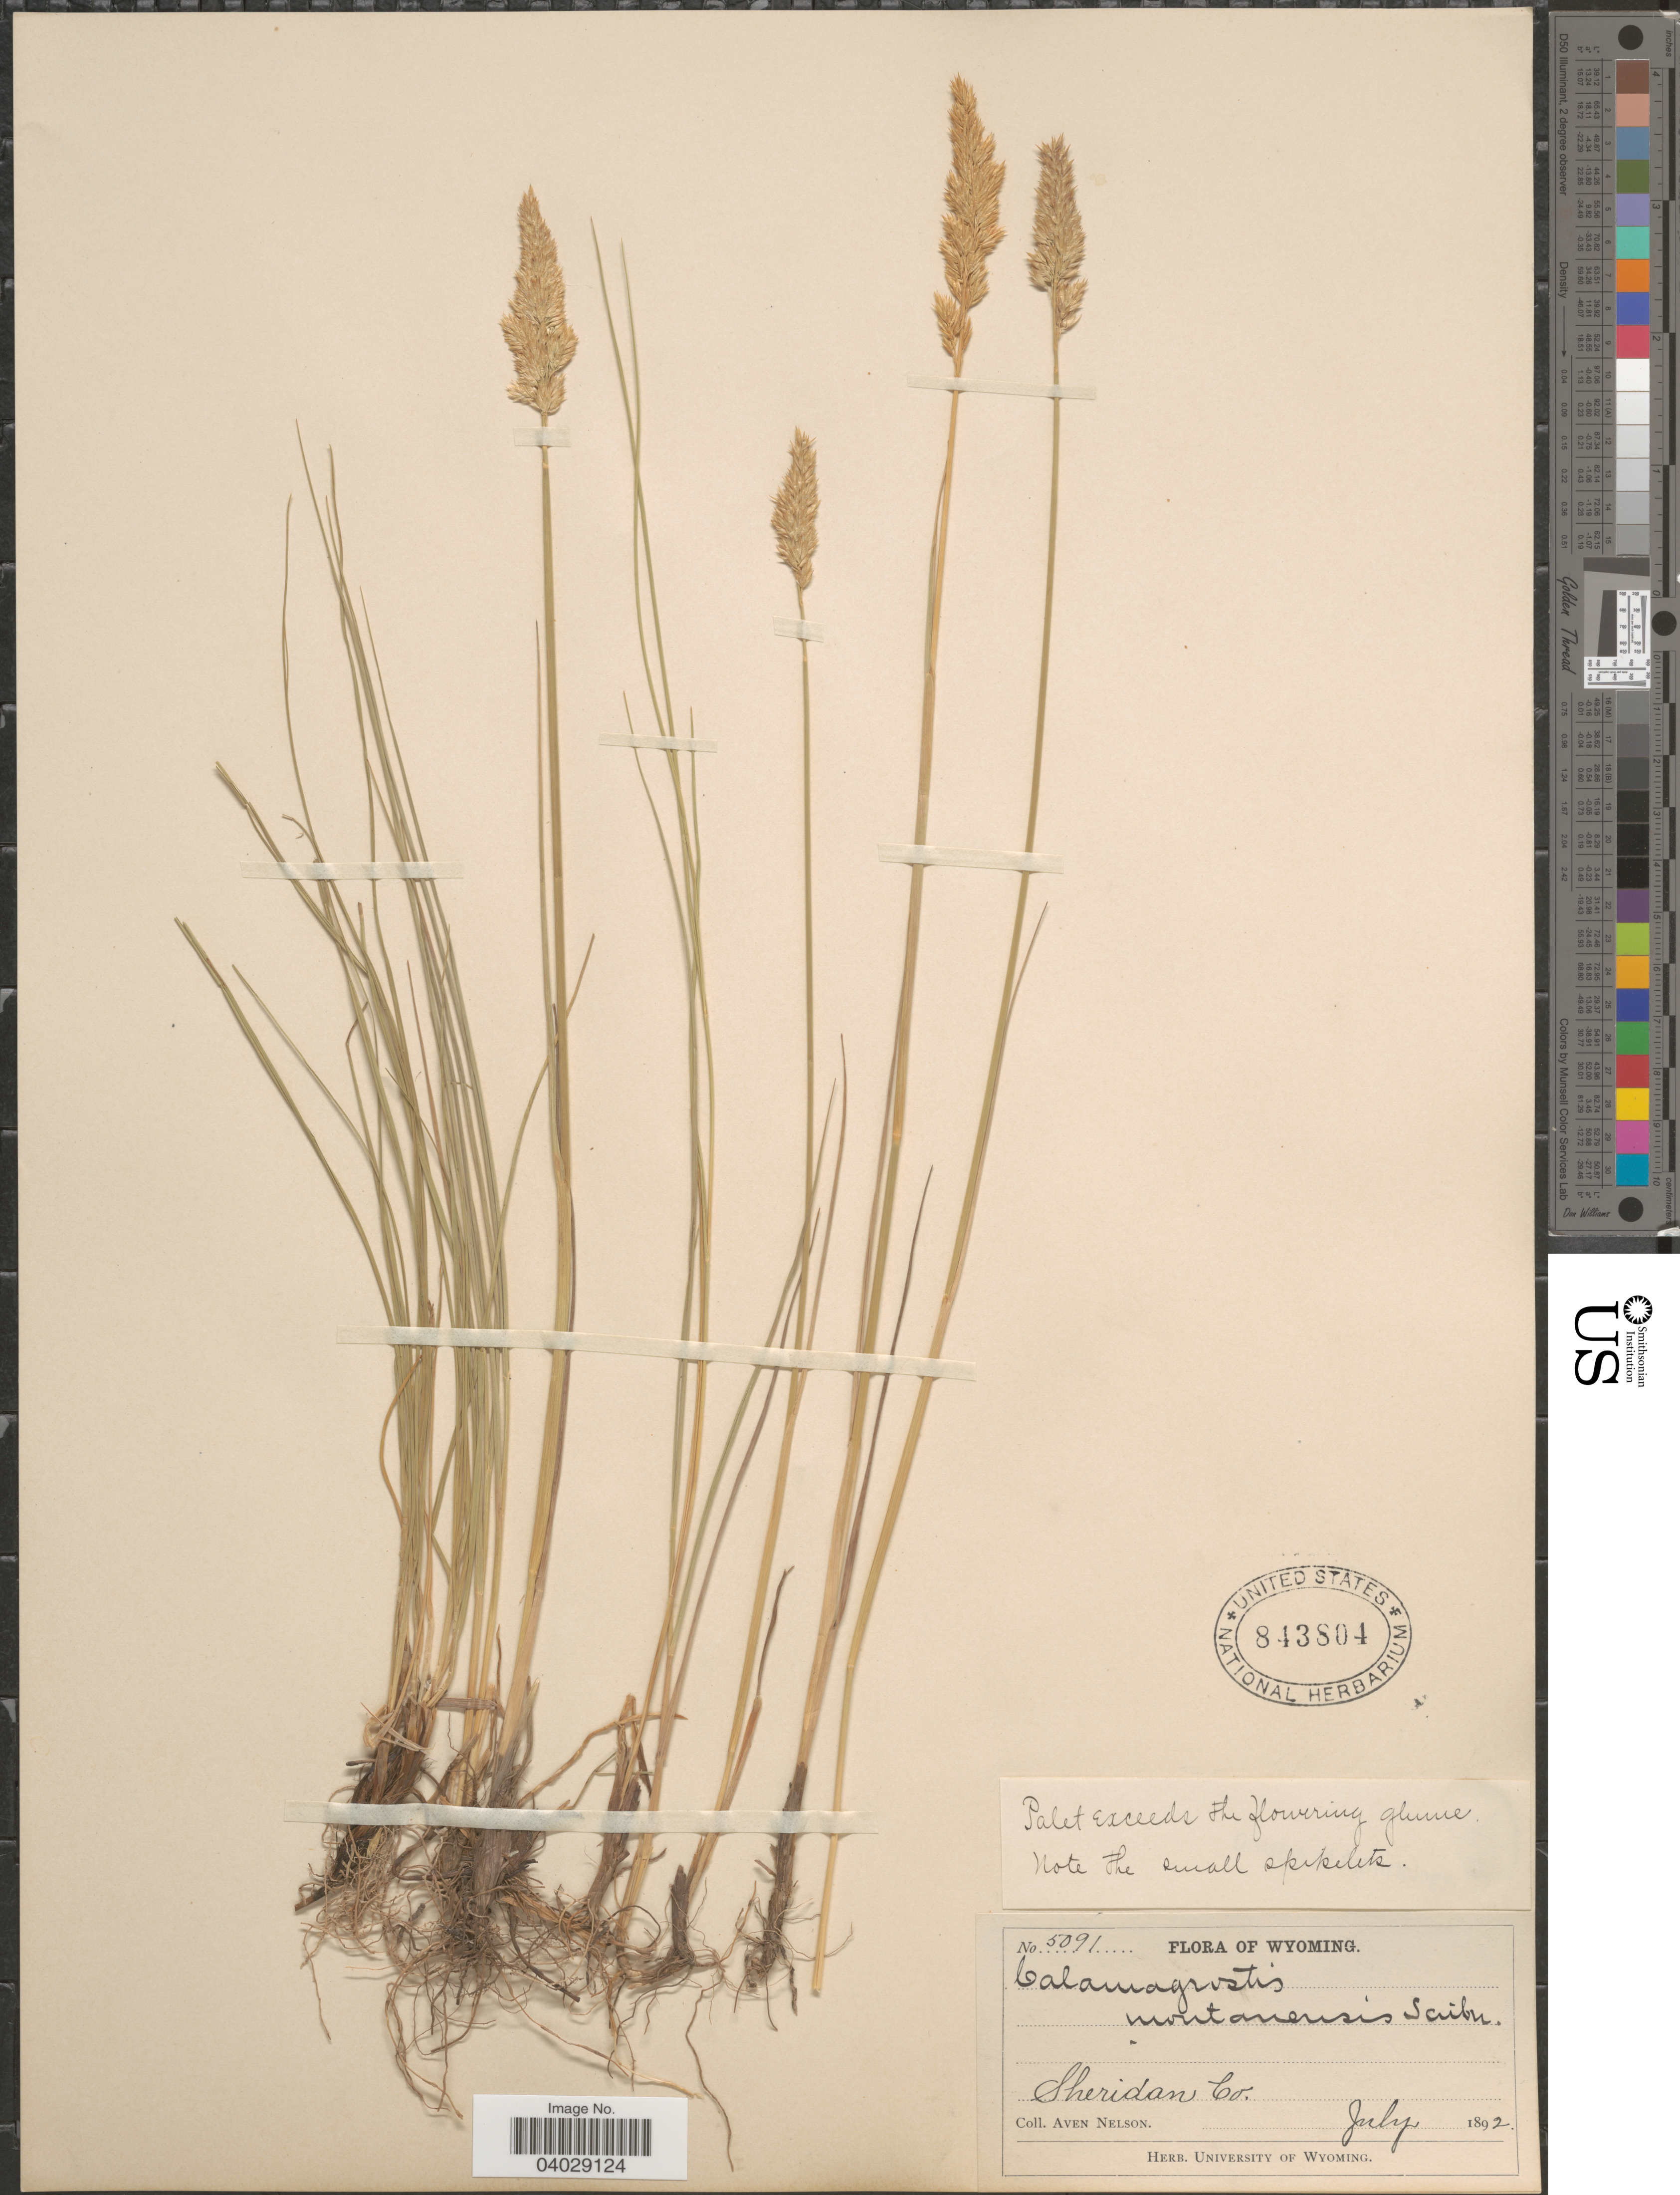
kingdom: Plantae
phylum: Tracheophyta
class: Liliopsida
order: Poales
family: Poaceae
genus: Calamagrostis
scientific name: Calamagrostis montanensis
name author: Scribn. ex Vasey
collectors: E. Nelson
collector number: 5091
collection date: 1892-07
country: United States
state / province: Wyoming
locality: Sheridan Co.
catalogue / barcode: US 843804